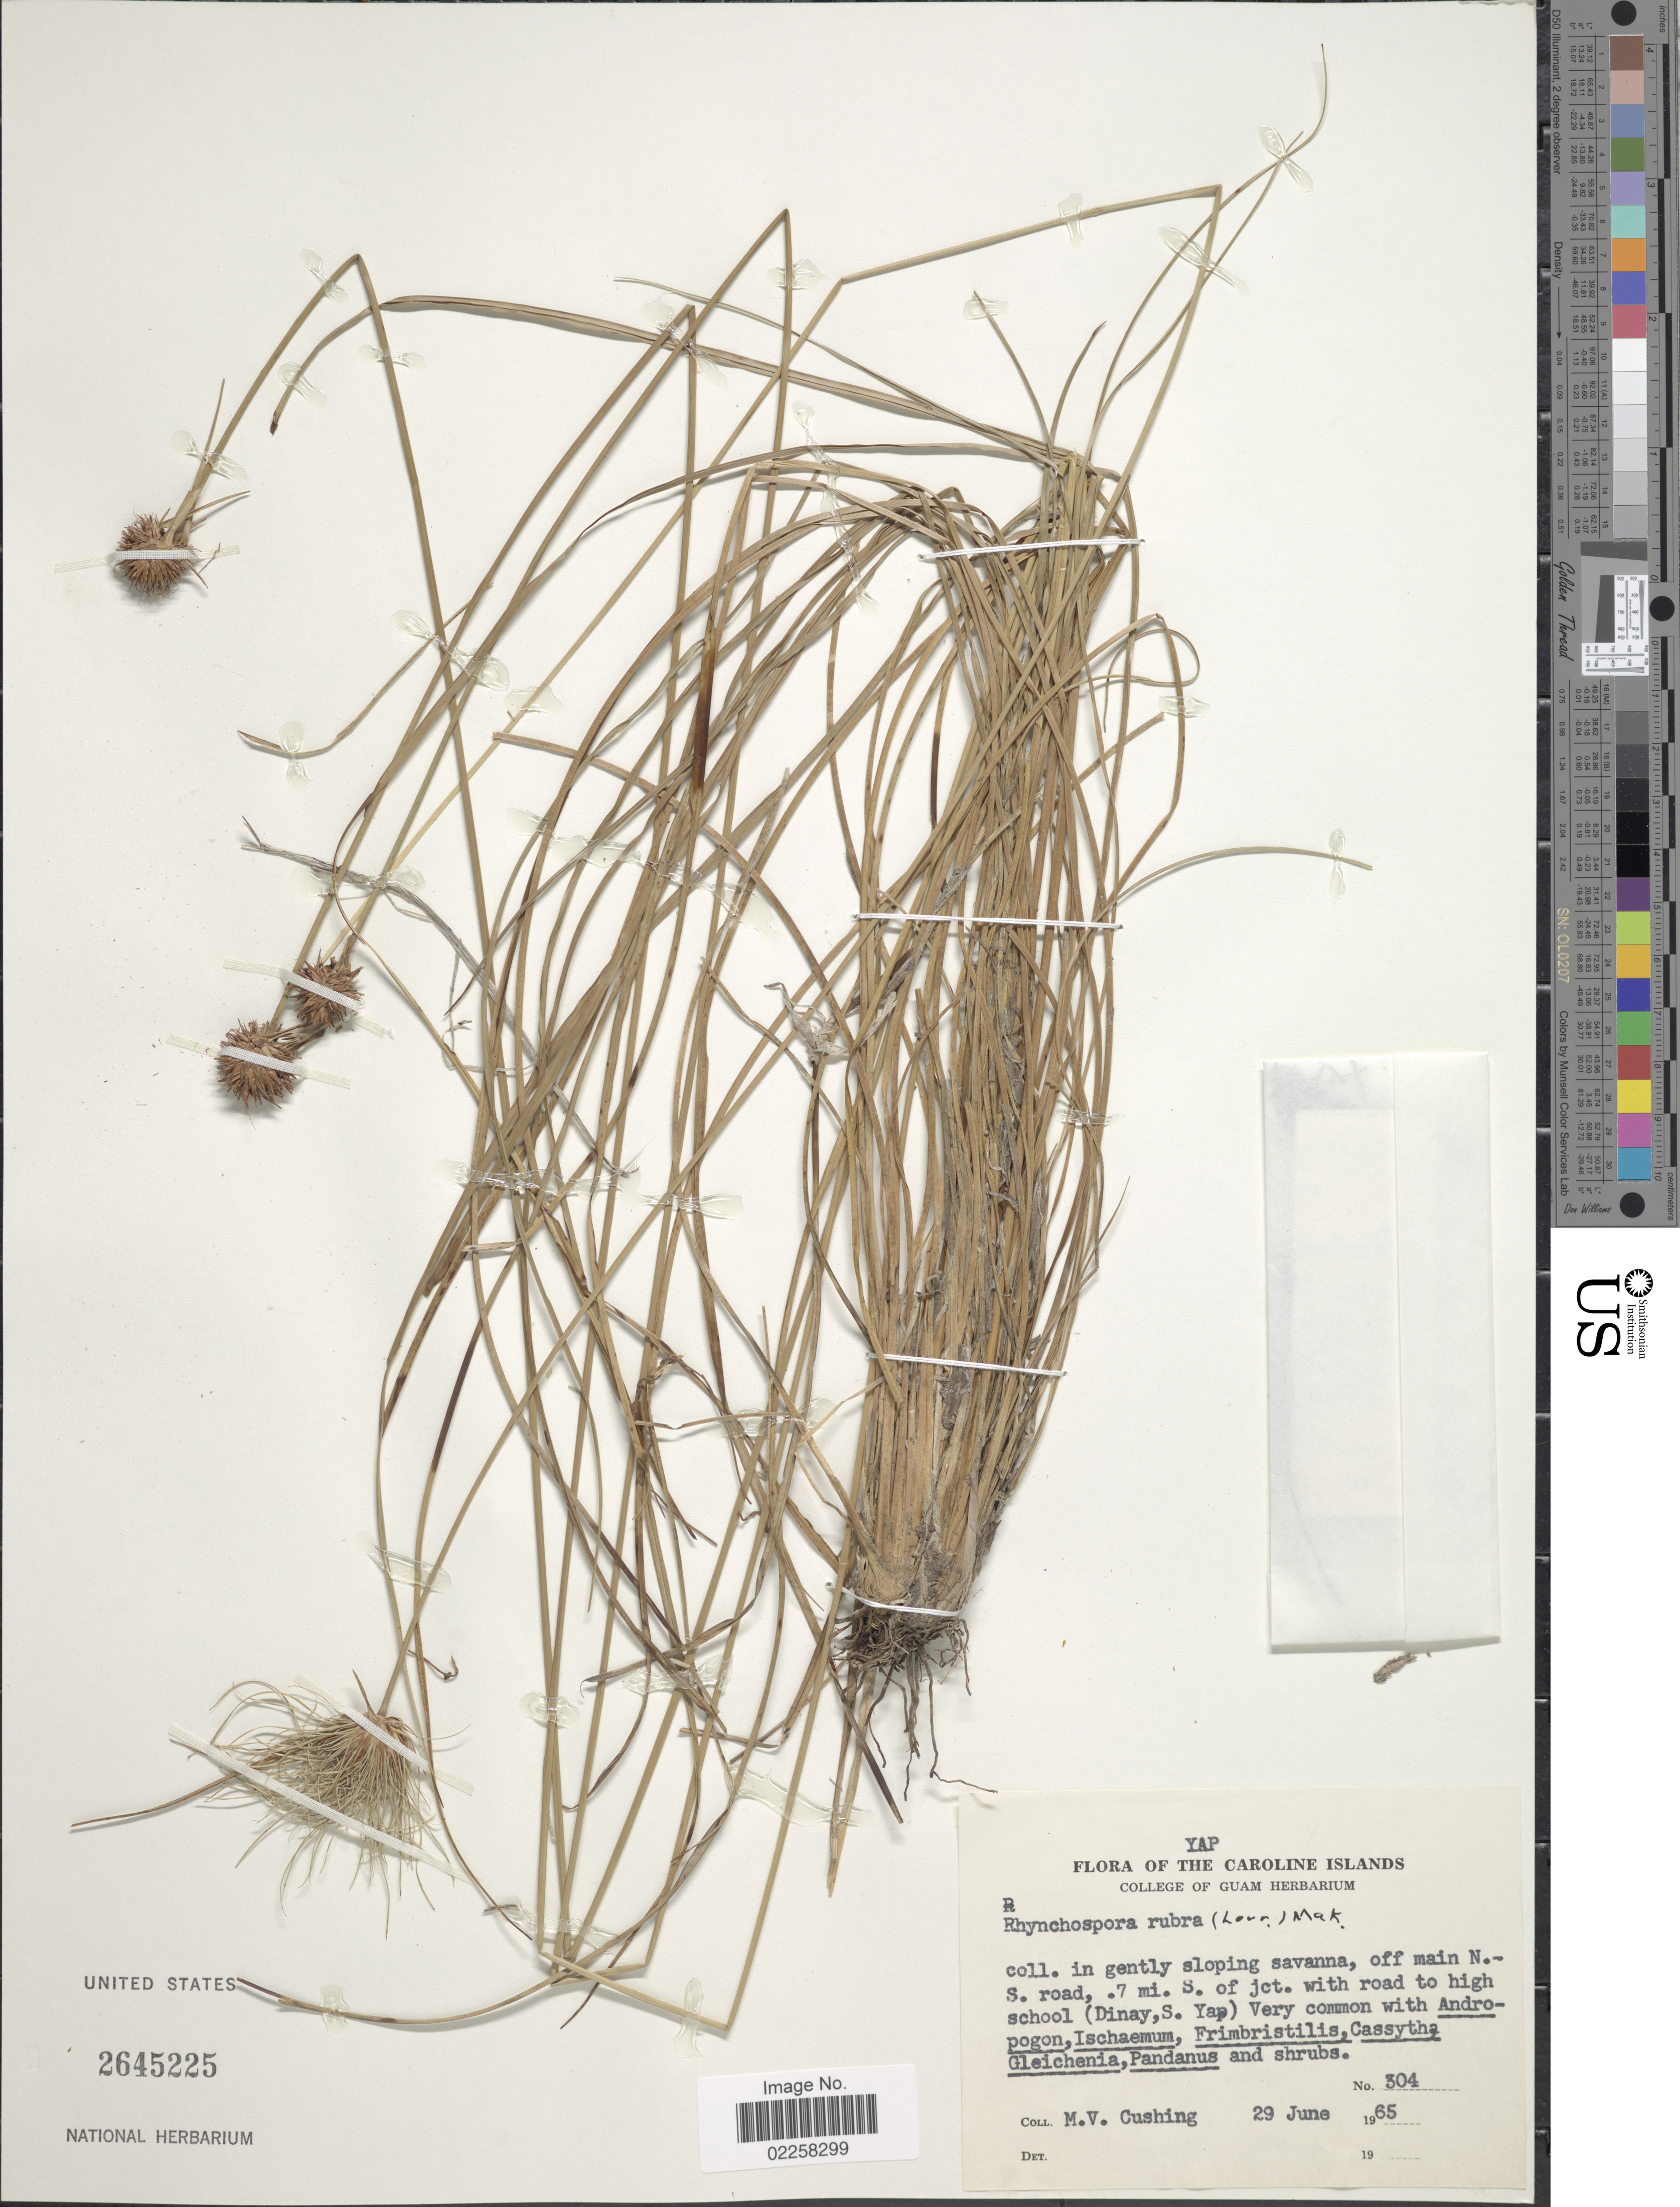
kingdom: Plantae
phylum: Tracheophyta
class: Liliopsida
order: Poales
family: Cyperaceae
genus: Rhynchospora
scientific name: Rhynchospora rubra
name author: (Lour.) Makino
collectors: M. V. Cushing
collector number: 304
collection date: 1965-06-29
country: Micronesia, Federated States of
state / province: Yap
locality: The Caroline Islands, Palau Islands, off main N.-S. road, 7 mi. S. of jct. with road to highschool (Dinay, S. Yap)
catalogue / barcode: US 2645225